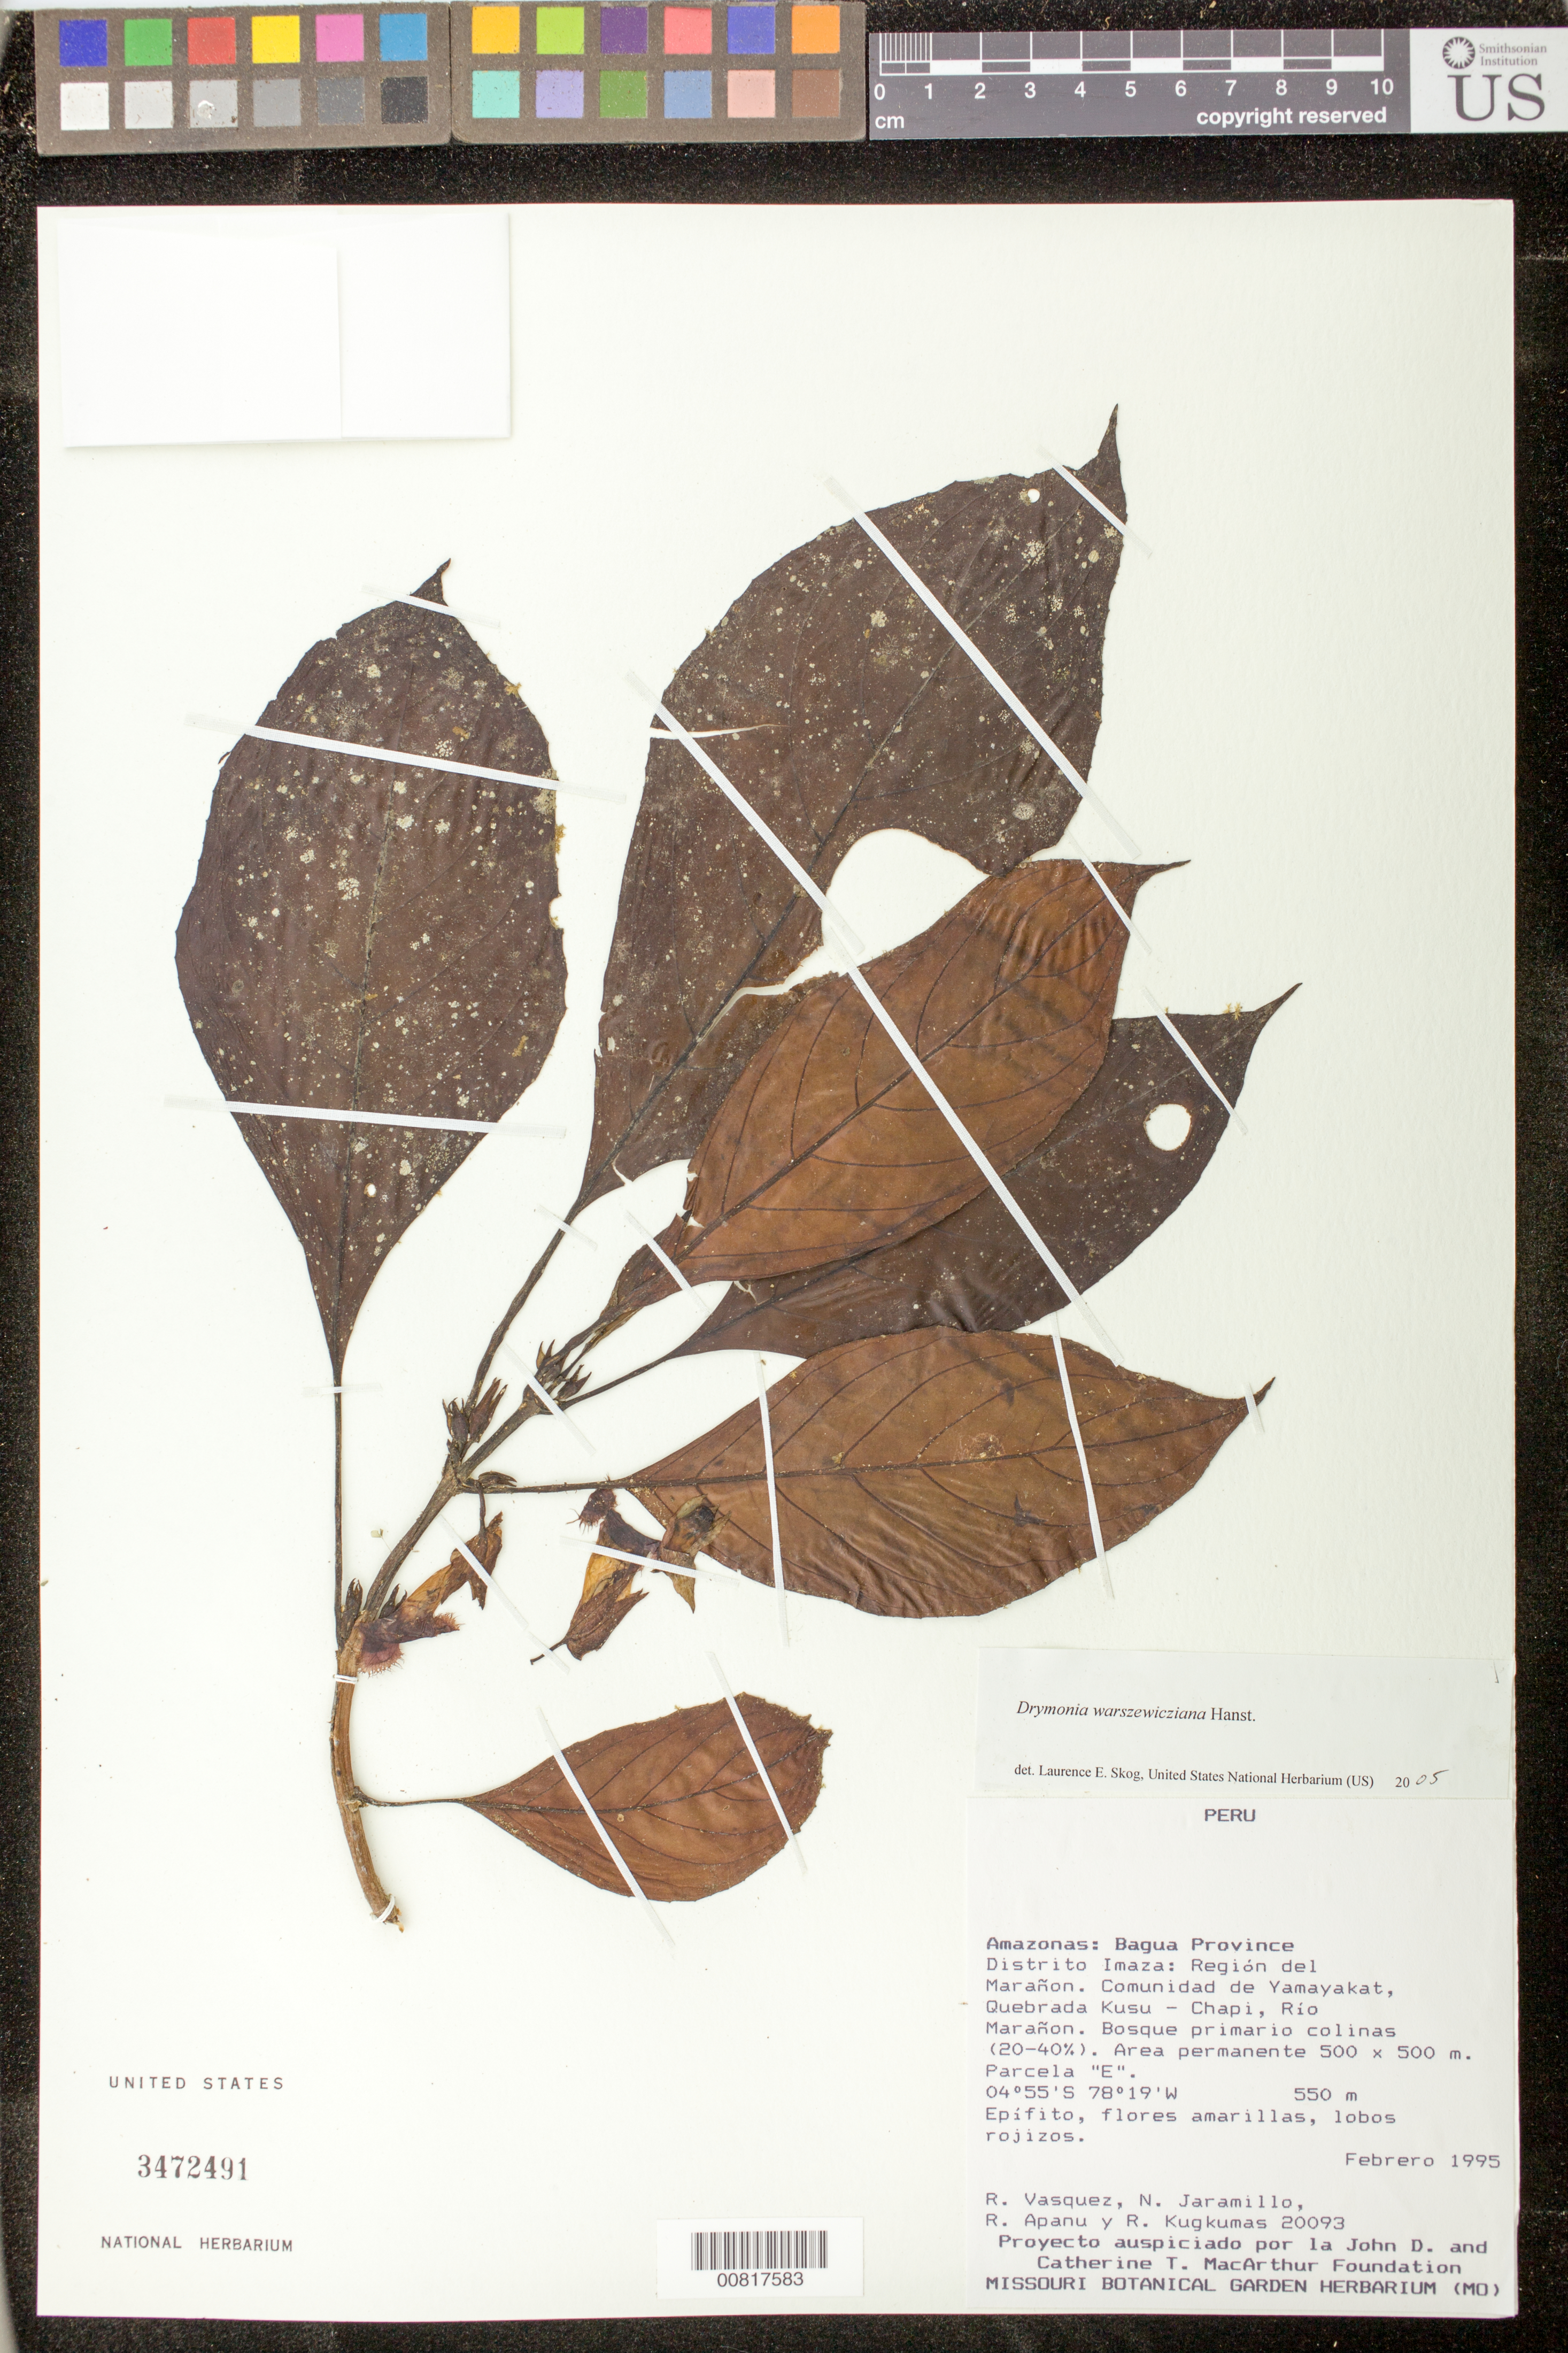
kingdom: Plantae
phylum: Tracheophyta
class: Magnoliopsida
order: Lamiales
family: Gesneriaceae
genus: Drymonia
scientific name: Drymonia warszewicziana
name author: Hanst.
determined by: Skog, Laurence E.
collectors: R. Vásquez, N. Jaramillo, R. Apanu & R. Kugkumas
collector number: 20093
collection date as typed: Feb 1995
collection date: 1995-02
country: Peru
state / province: Amazonas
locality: Prov. Bagua, dtto. Imaza: región del Marañon, comunidad de Yamayakat, Quebrada Kusu-Chapi, Río Marañon; area permanente 500 x 500 m, Parcela "E"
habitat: Bosque primario colinas (20-40%)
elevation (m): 550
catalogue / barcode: US 3472491